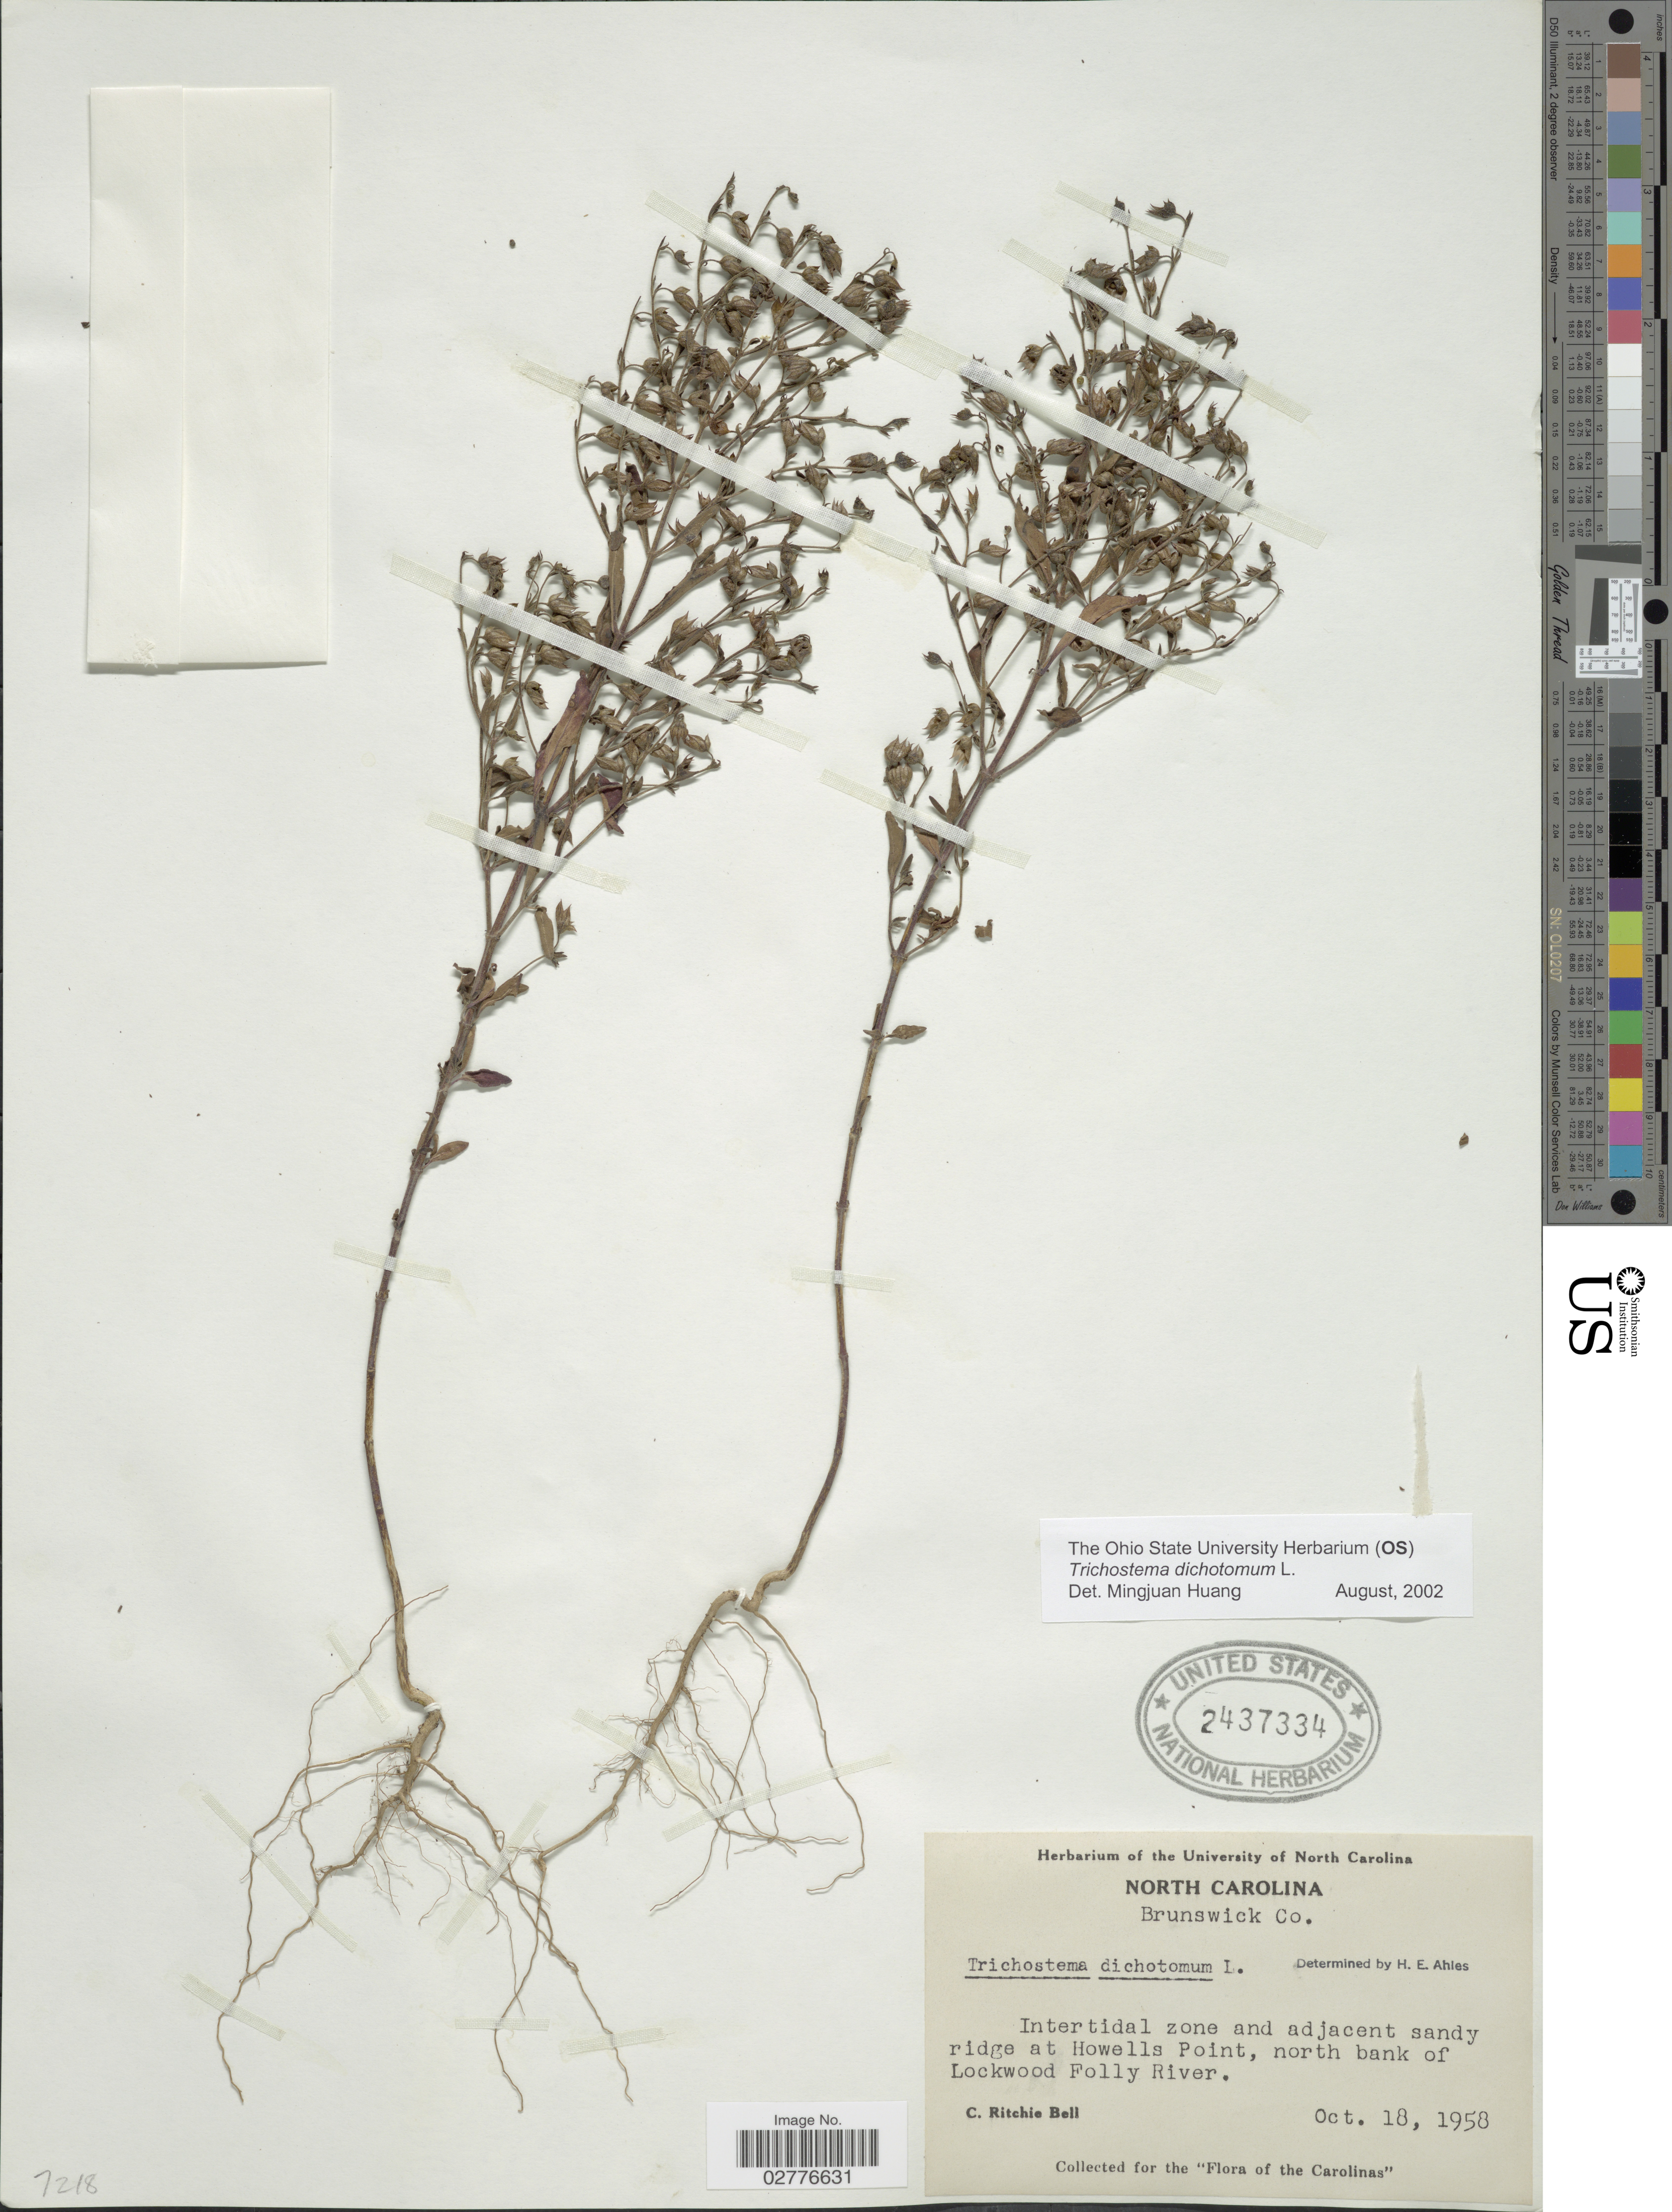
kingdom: Plantae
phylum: Tracheophyta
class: Magnoliopsida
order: Lamiales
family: Lamiaceae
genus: Trichostema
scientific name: Trichostema dichotomum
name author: L.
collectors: C. R. Bell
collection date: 1958-10-18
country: United States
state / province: North Carolina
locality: Brunswick Co. Intertidal zone and adjacent sandy ridge at Howells Point, north bank of Lockwood Folly River.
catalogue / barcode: US 2437334